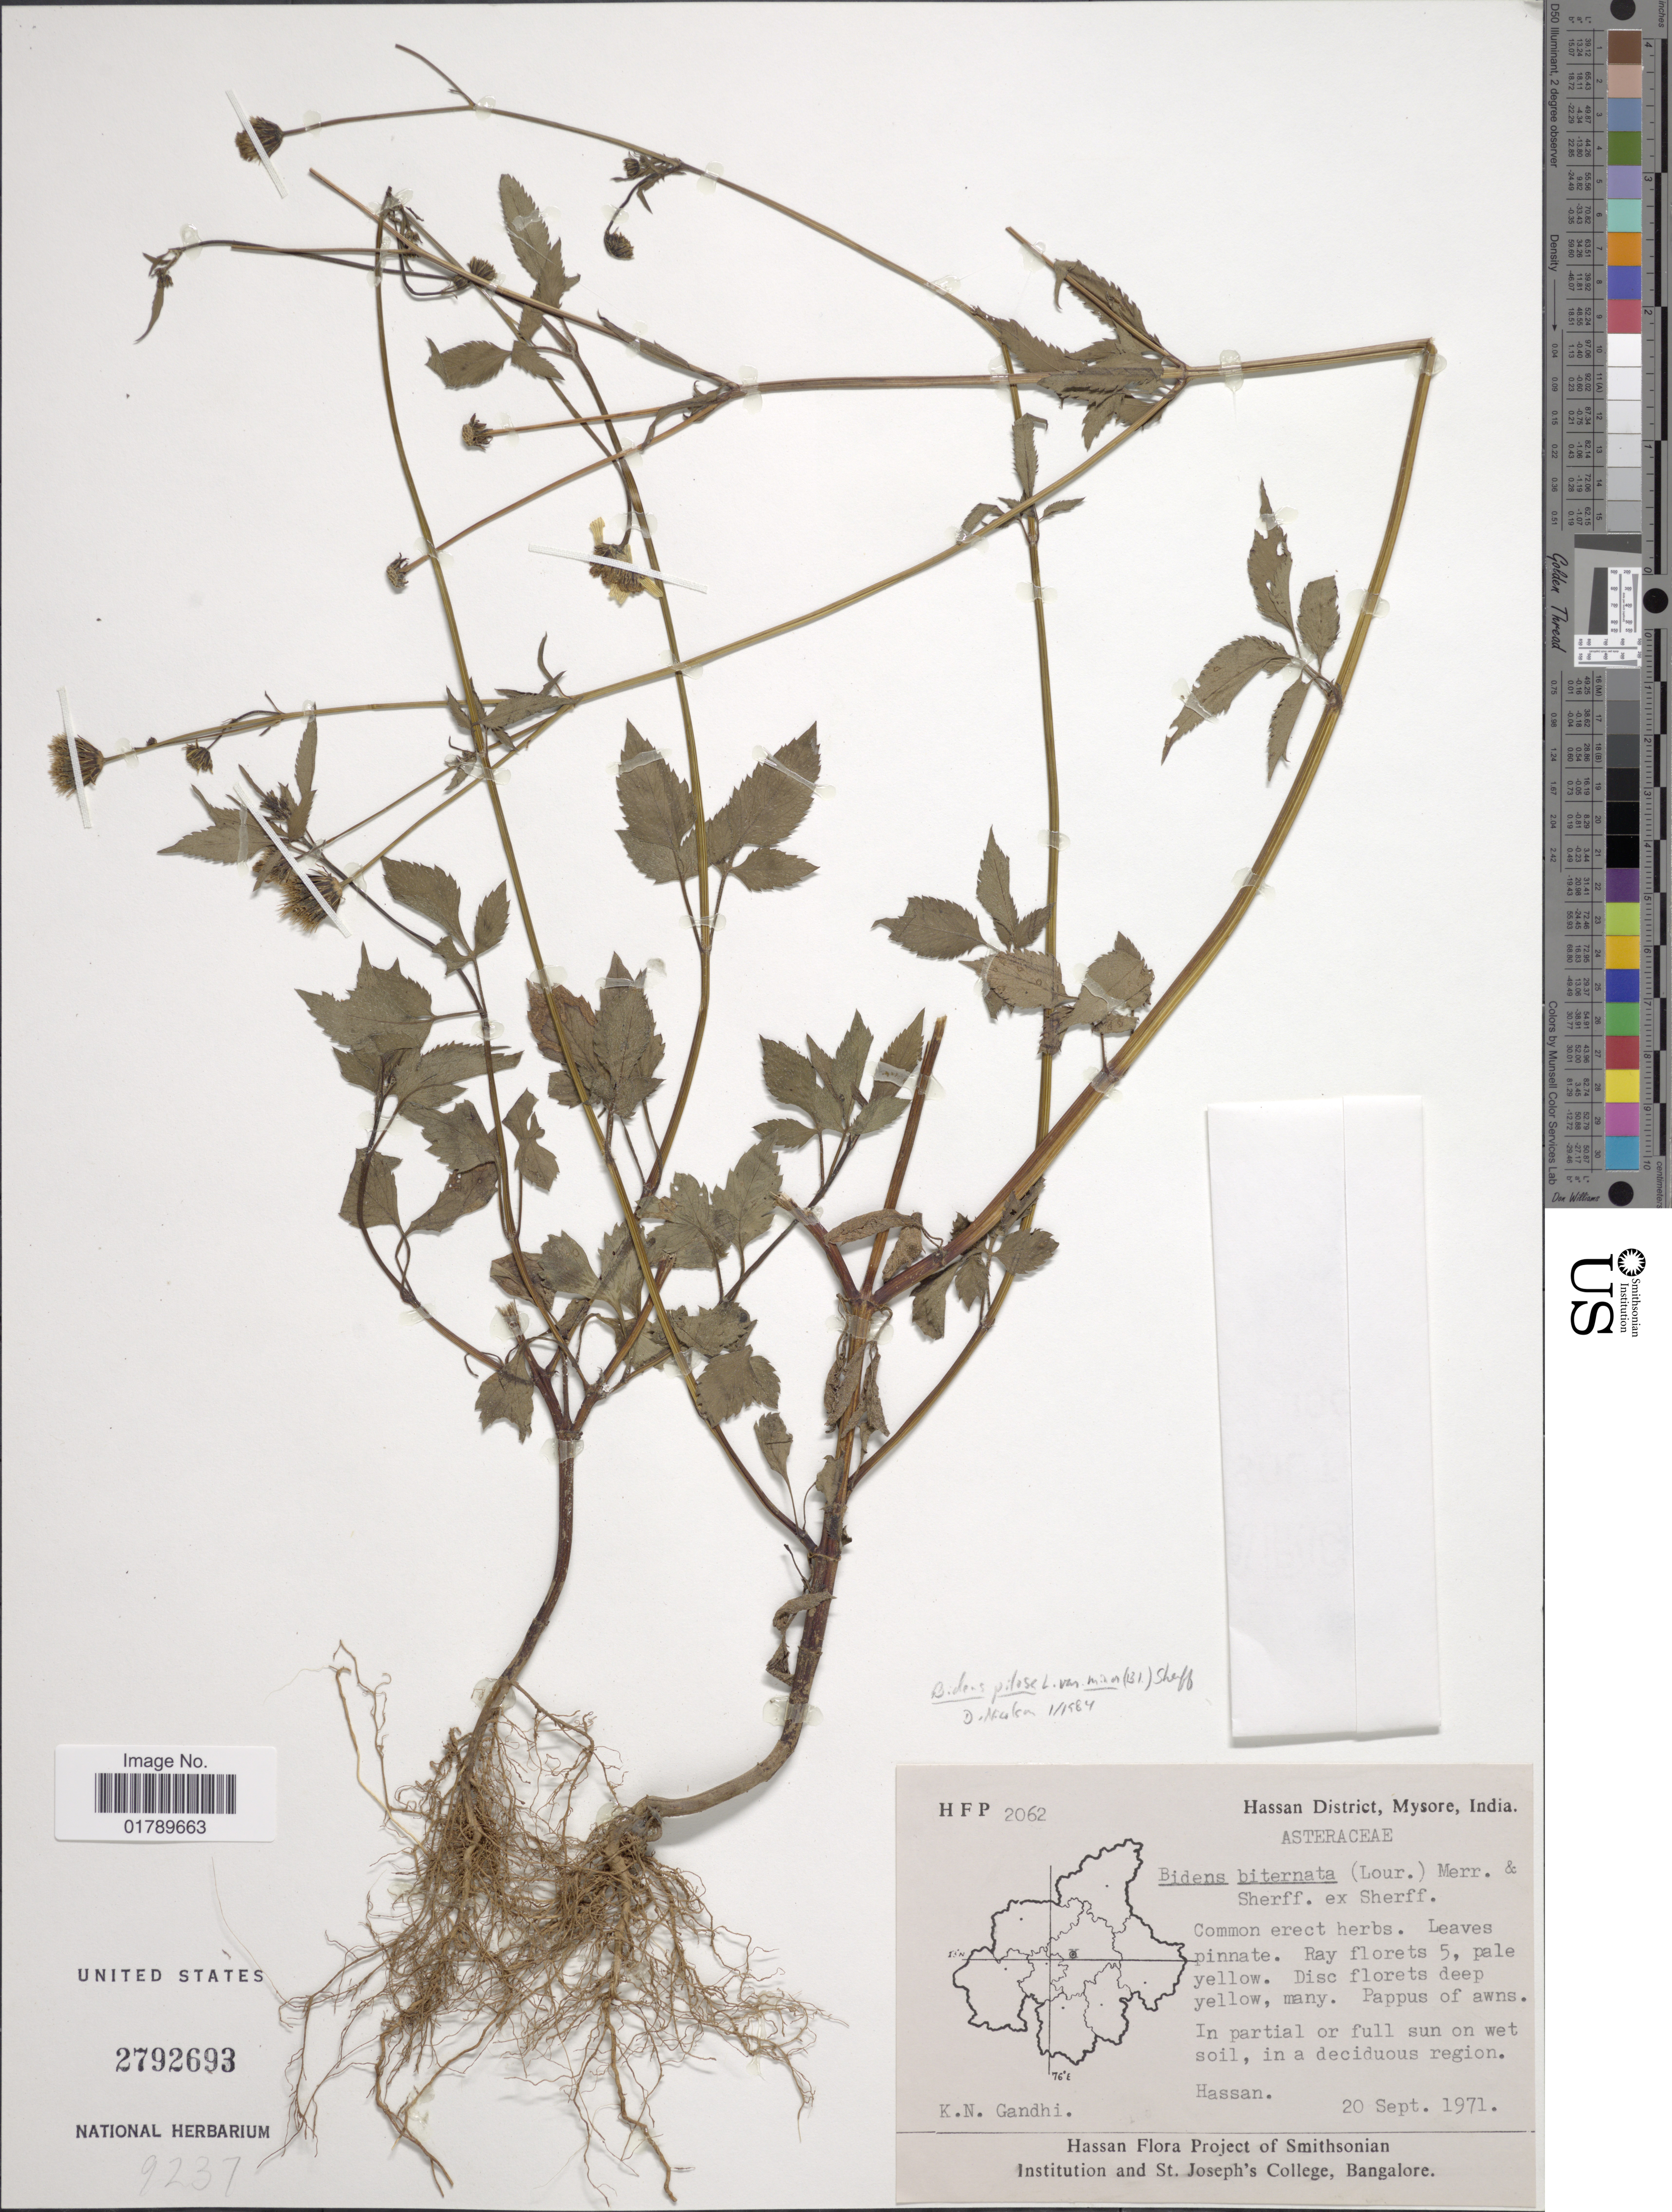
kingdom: Plantae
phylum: Tracheophyta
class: Magnoliopsida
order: Asterales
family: Asteraceae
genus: Bidens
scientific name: Bidens pilosa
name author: L.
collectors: K. N. Gandhi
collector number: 2062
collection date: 1971-09-20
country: India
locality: Hassan District, Mysore, India.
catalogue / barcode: US 2792693